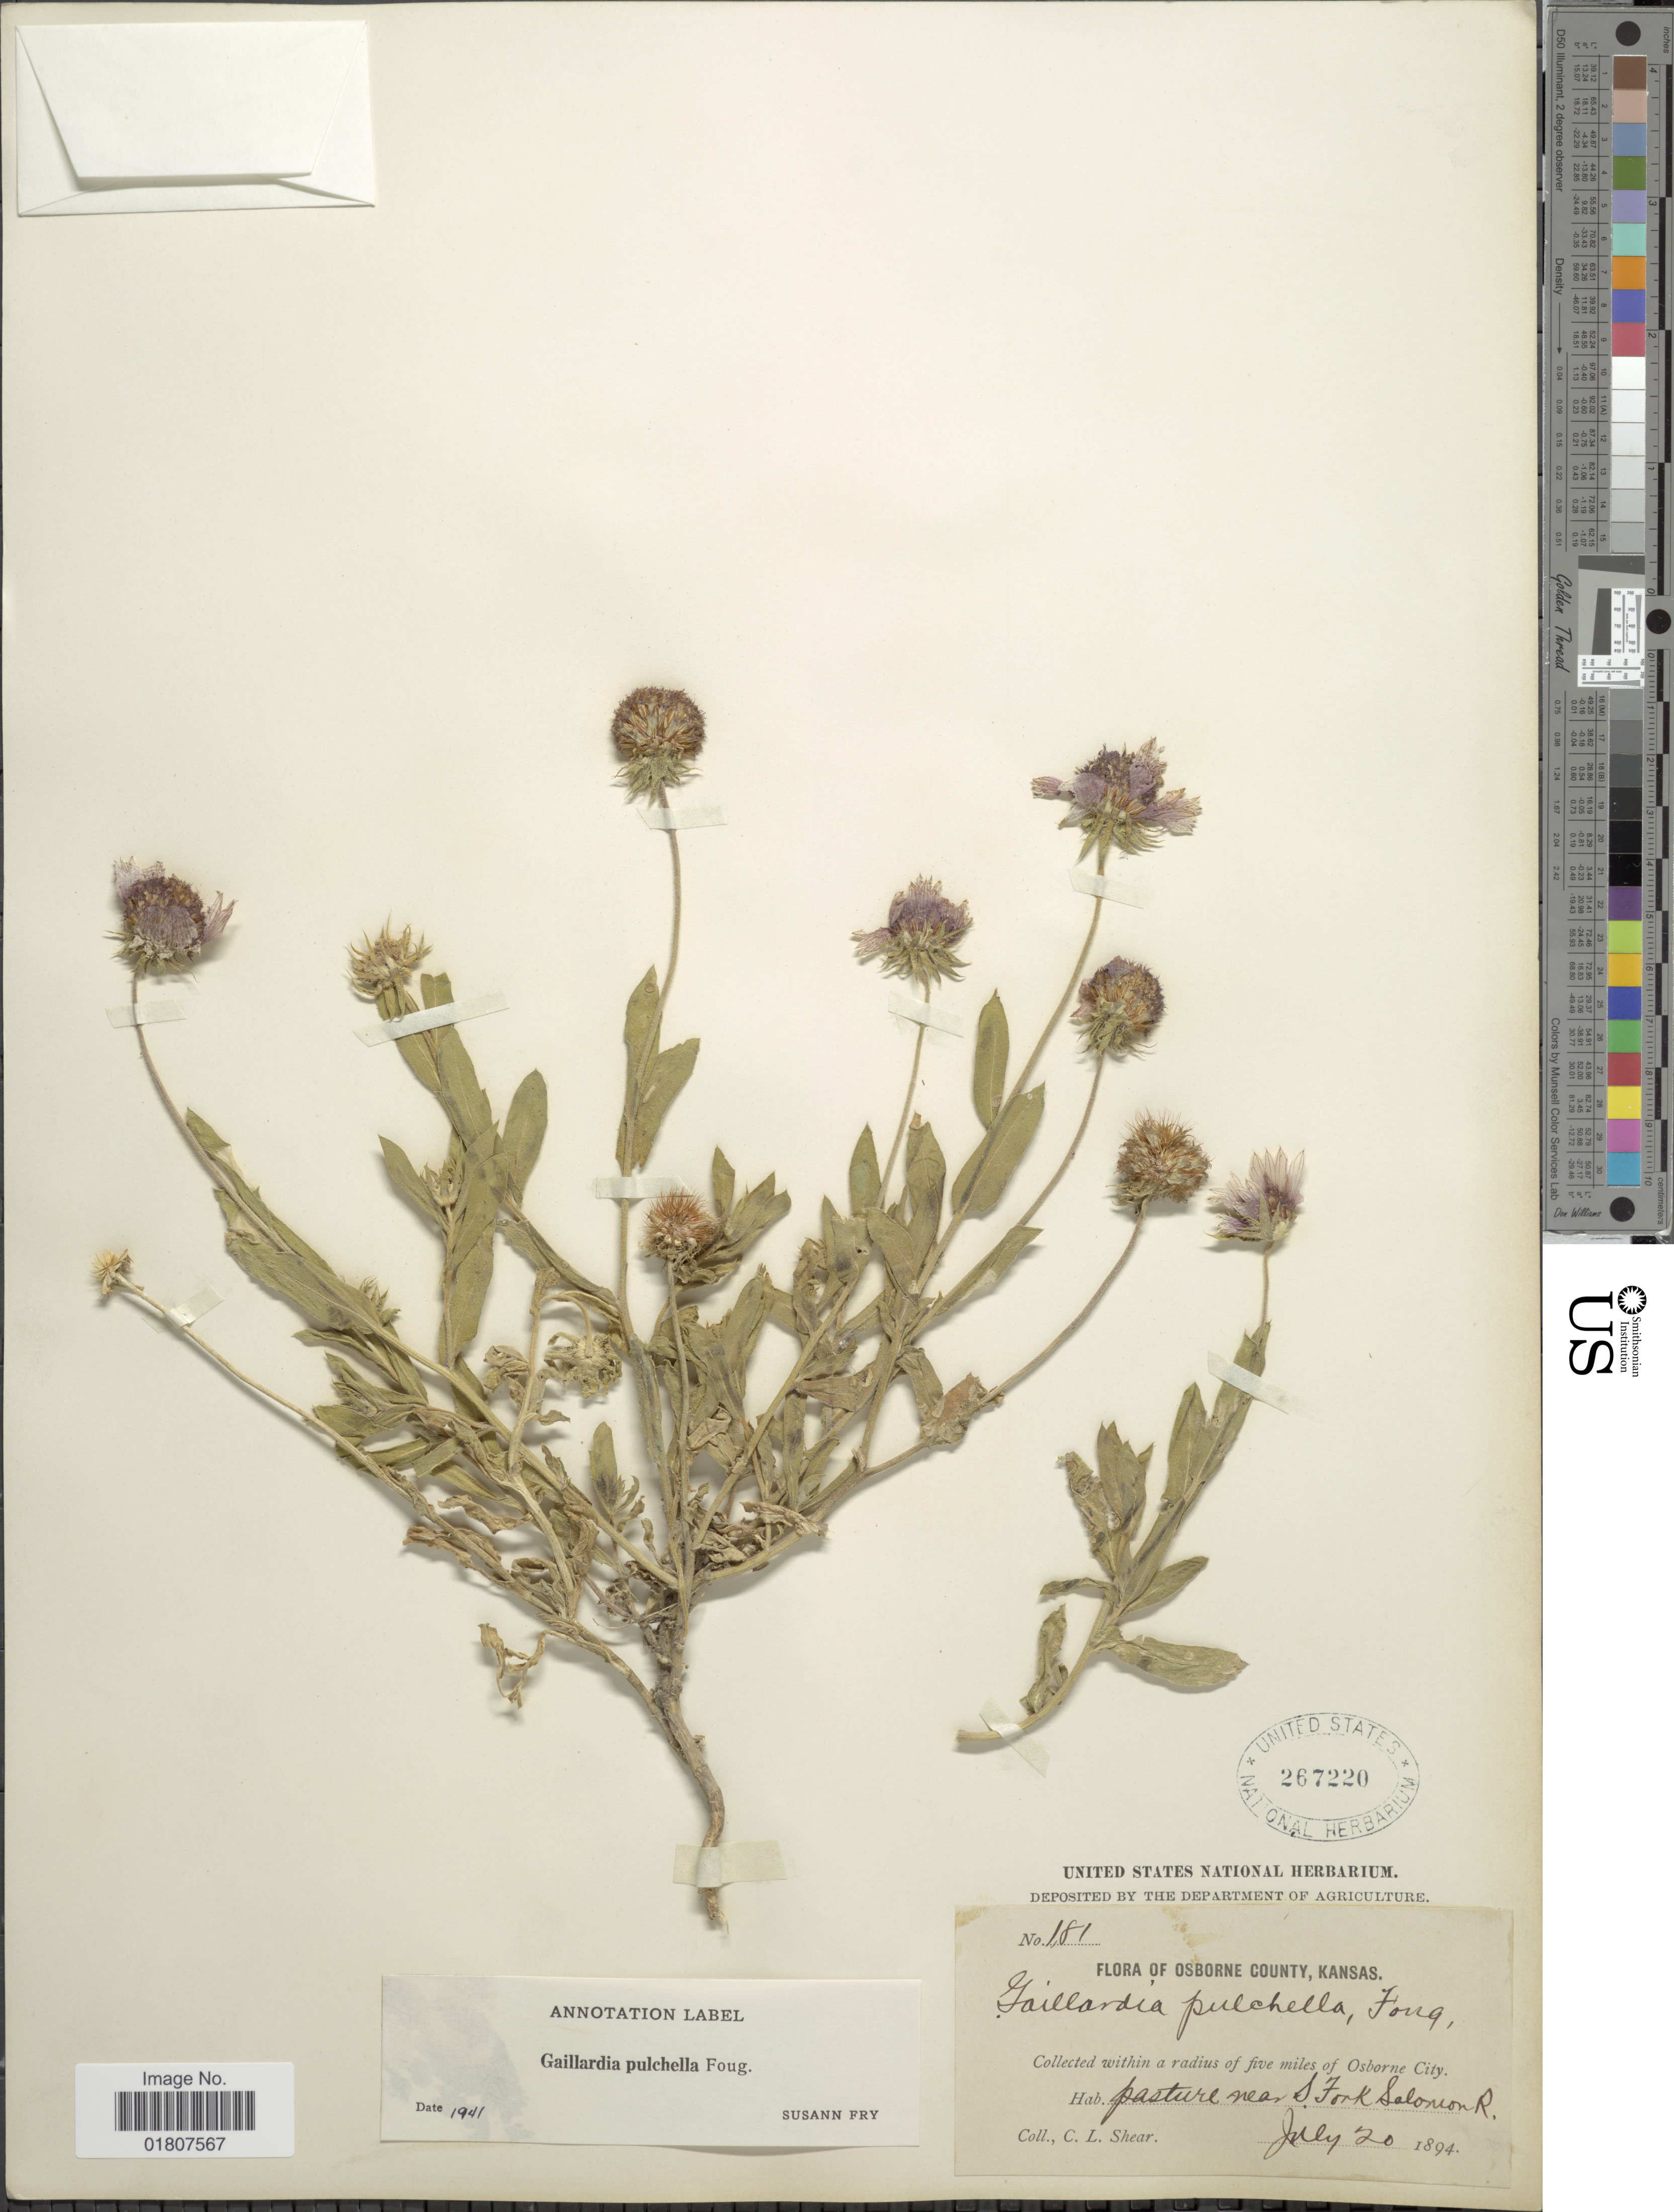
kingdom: Plantae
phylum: Tracheophyta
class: Magnoliopsida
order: Asterales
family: Asteraceae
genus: Gaillardia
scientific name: Gaillardia pulchella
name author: Foug.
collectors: C. L. Shear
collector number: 181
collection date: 1894-07-20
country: United States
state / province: Kansas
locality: Osborne County, Kansas. Collected within a radius of five miles of Osborne City. Pasture near S. Fork Saloneon R.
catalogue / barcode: US 267220